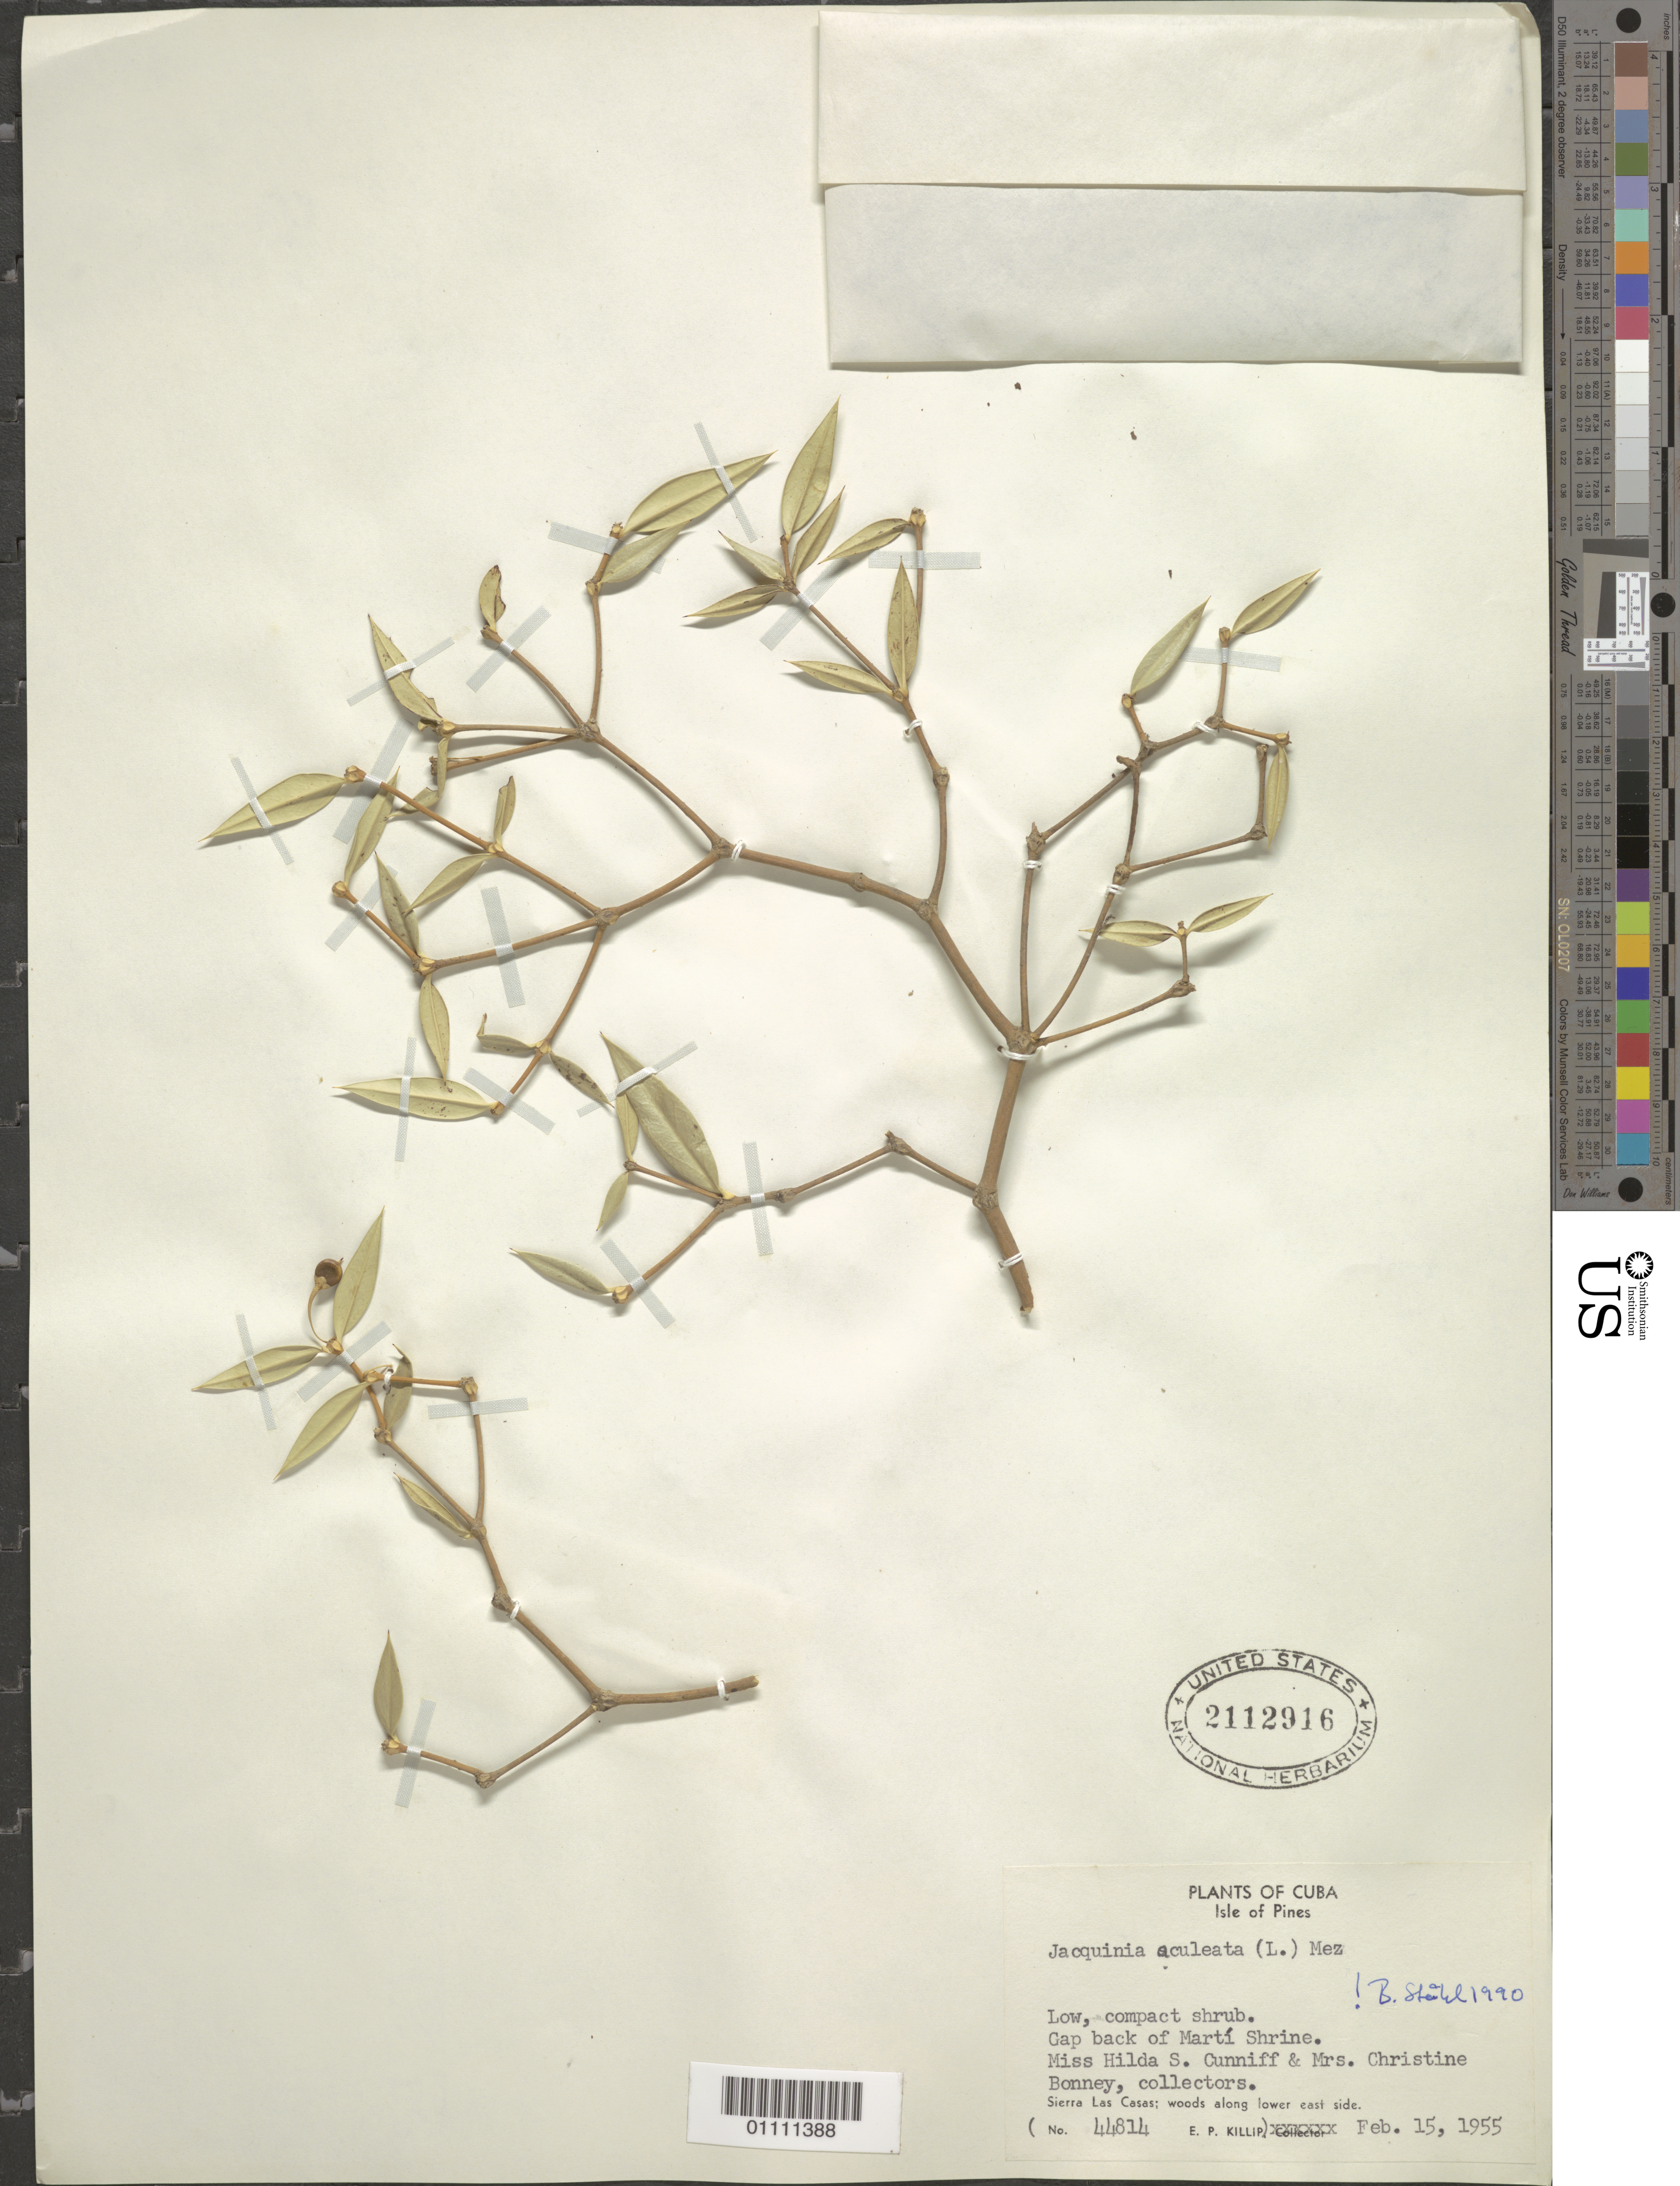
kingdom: Plantae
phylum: Tracheophyta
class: Magnoliopsida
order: Ericales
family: Primulaceae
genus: Jacquinia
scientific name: Jacquinia aculeata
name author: (L.) Mez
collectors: H. Cunniff & C. Bonney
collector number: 44814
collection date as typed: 15 Feb 1955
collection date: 1955-02-15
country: Cuba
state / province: Isla de La Juventud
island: Isla de la Juventud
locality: Cap back of Marti Shrine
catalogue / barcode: US 2112916